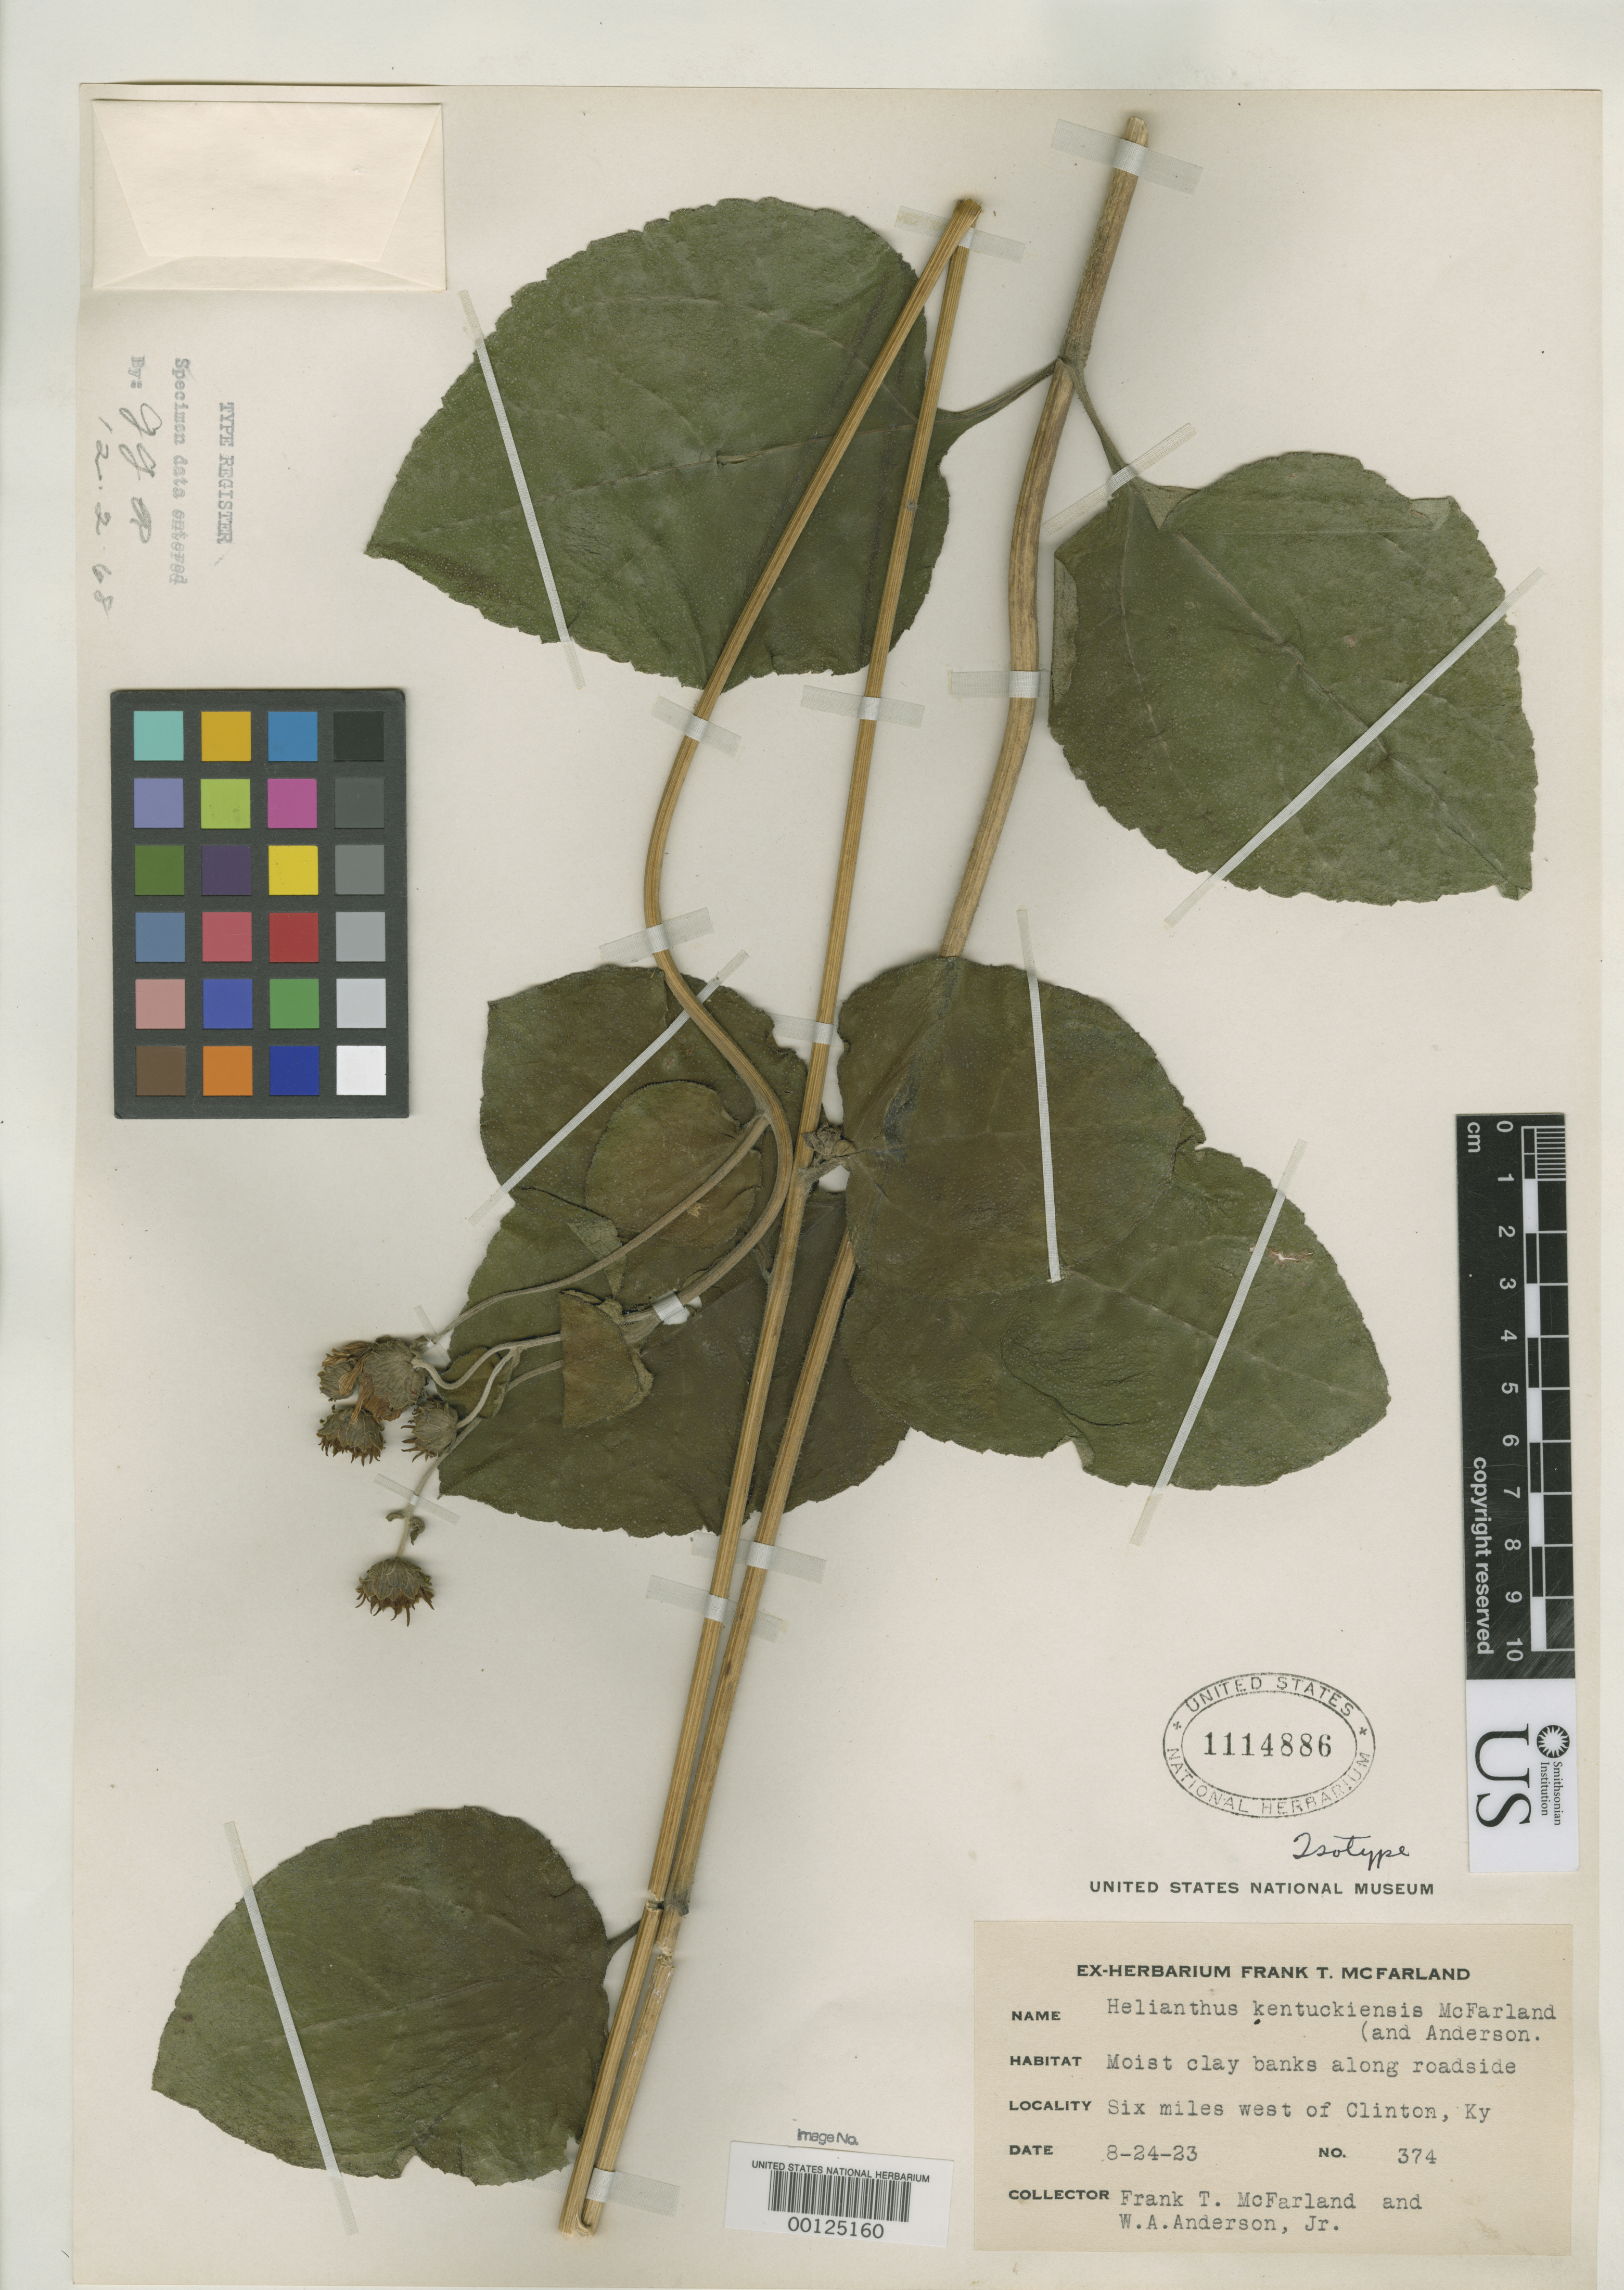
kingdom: Plantae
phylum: Tracheophyta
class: Magnoliopsida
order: Asterales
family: Asteraceae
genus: Helianthus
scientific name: Helianthus kentuckiensis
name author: McFarland & W.A. Anderson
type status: Isotype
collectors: F. McFarland & W. A. Anderson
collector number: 374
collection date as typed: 24 Aug 1923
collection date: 1923-08-24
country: United States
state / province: Kentucky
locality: Clinton.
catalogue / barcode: US 1114886